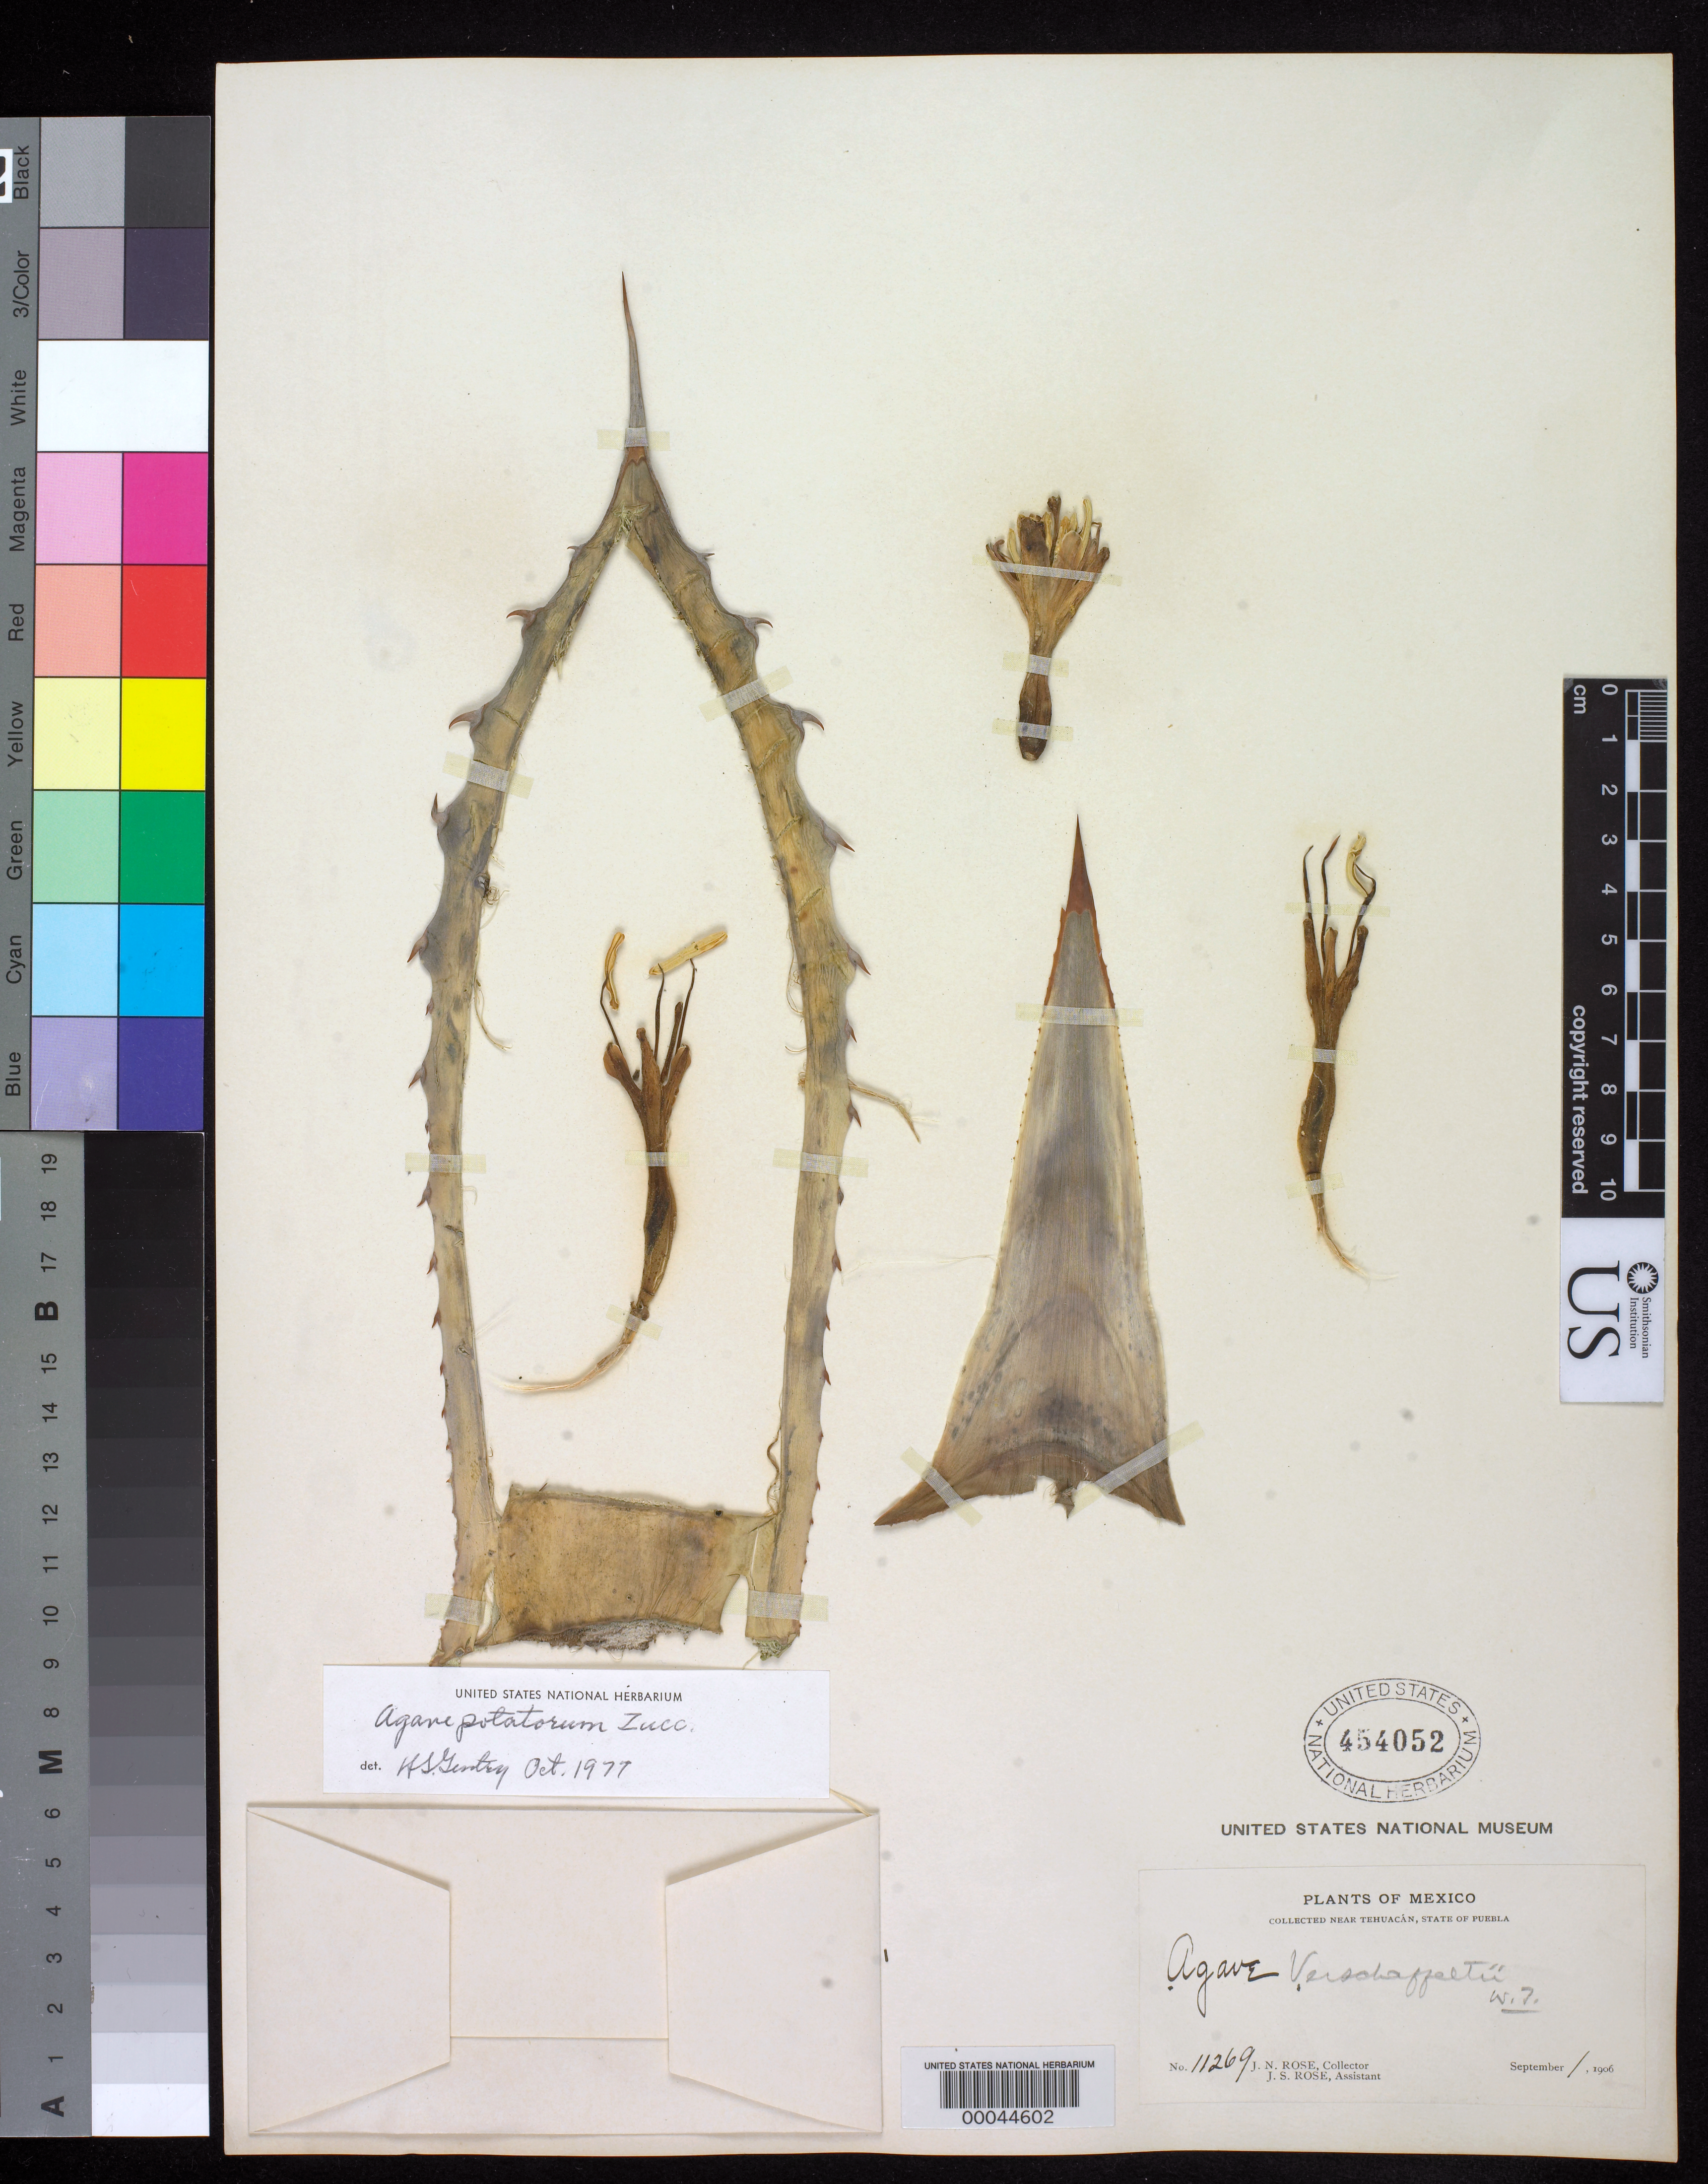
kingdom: Plantae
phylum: Tracheophyta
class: Liliopsida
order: Asparagales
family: Asparagaceae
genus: Agave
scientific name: Agave potatorum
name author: Zucc.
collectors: J. N. Rose & J. S. Rose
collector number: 11269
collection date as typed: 01 Sep 1906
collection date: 1906-09-01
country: Mexico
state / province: Puebla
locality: Near Tehuacan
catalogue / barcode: US 454052